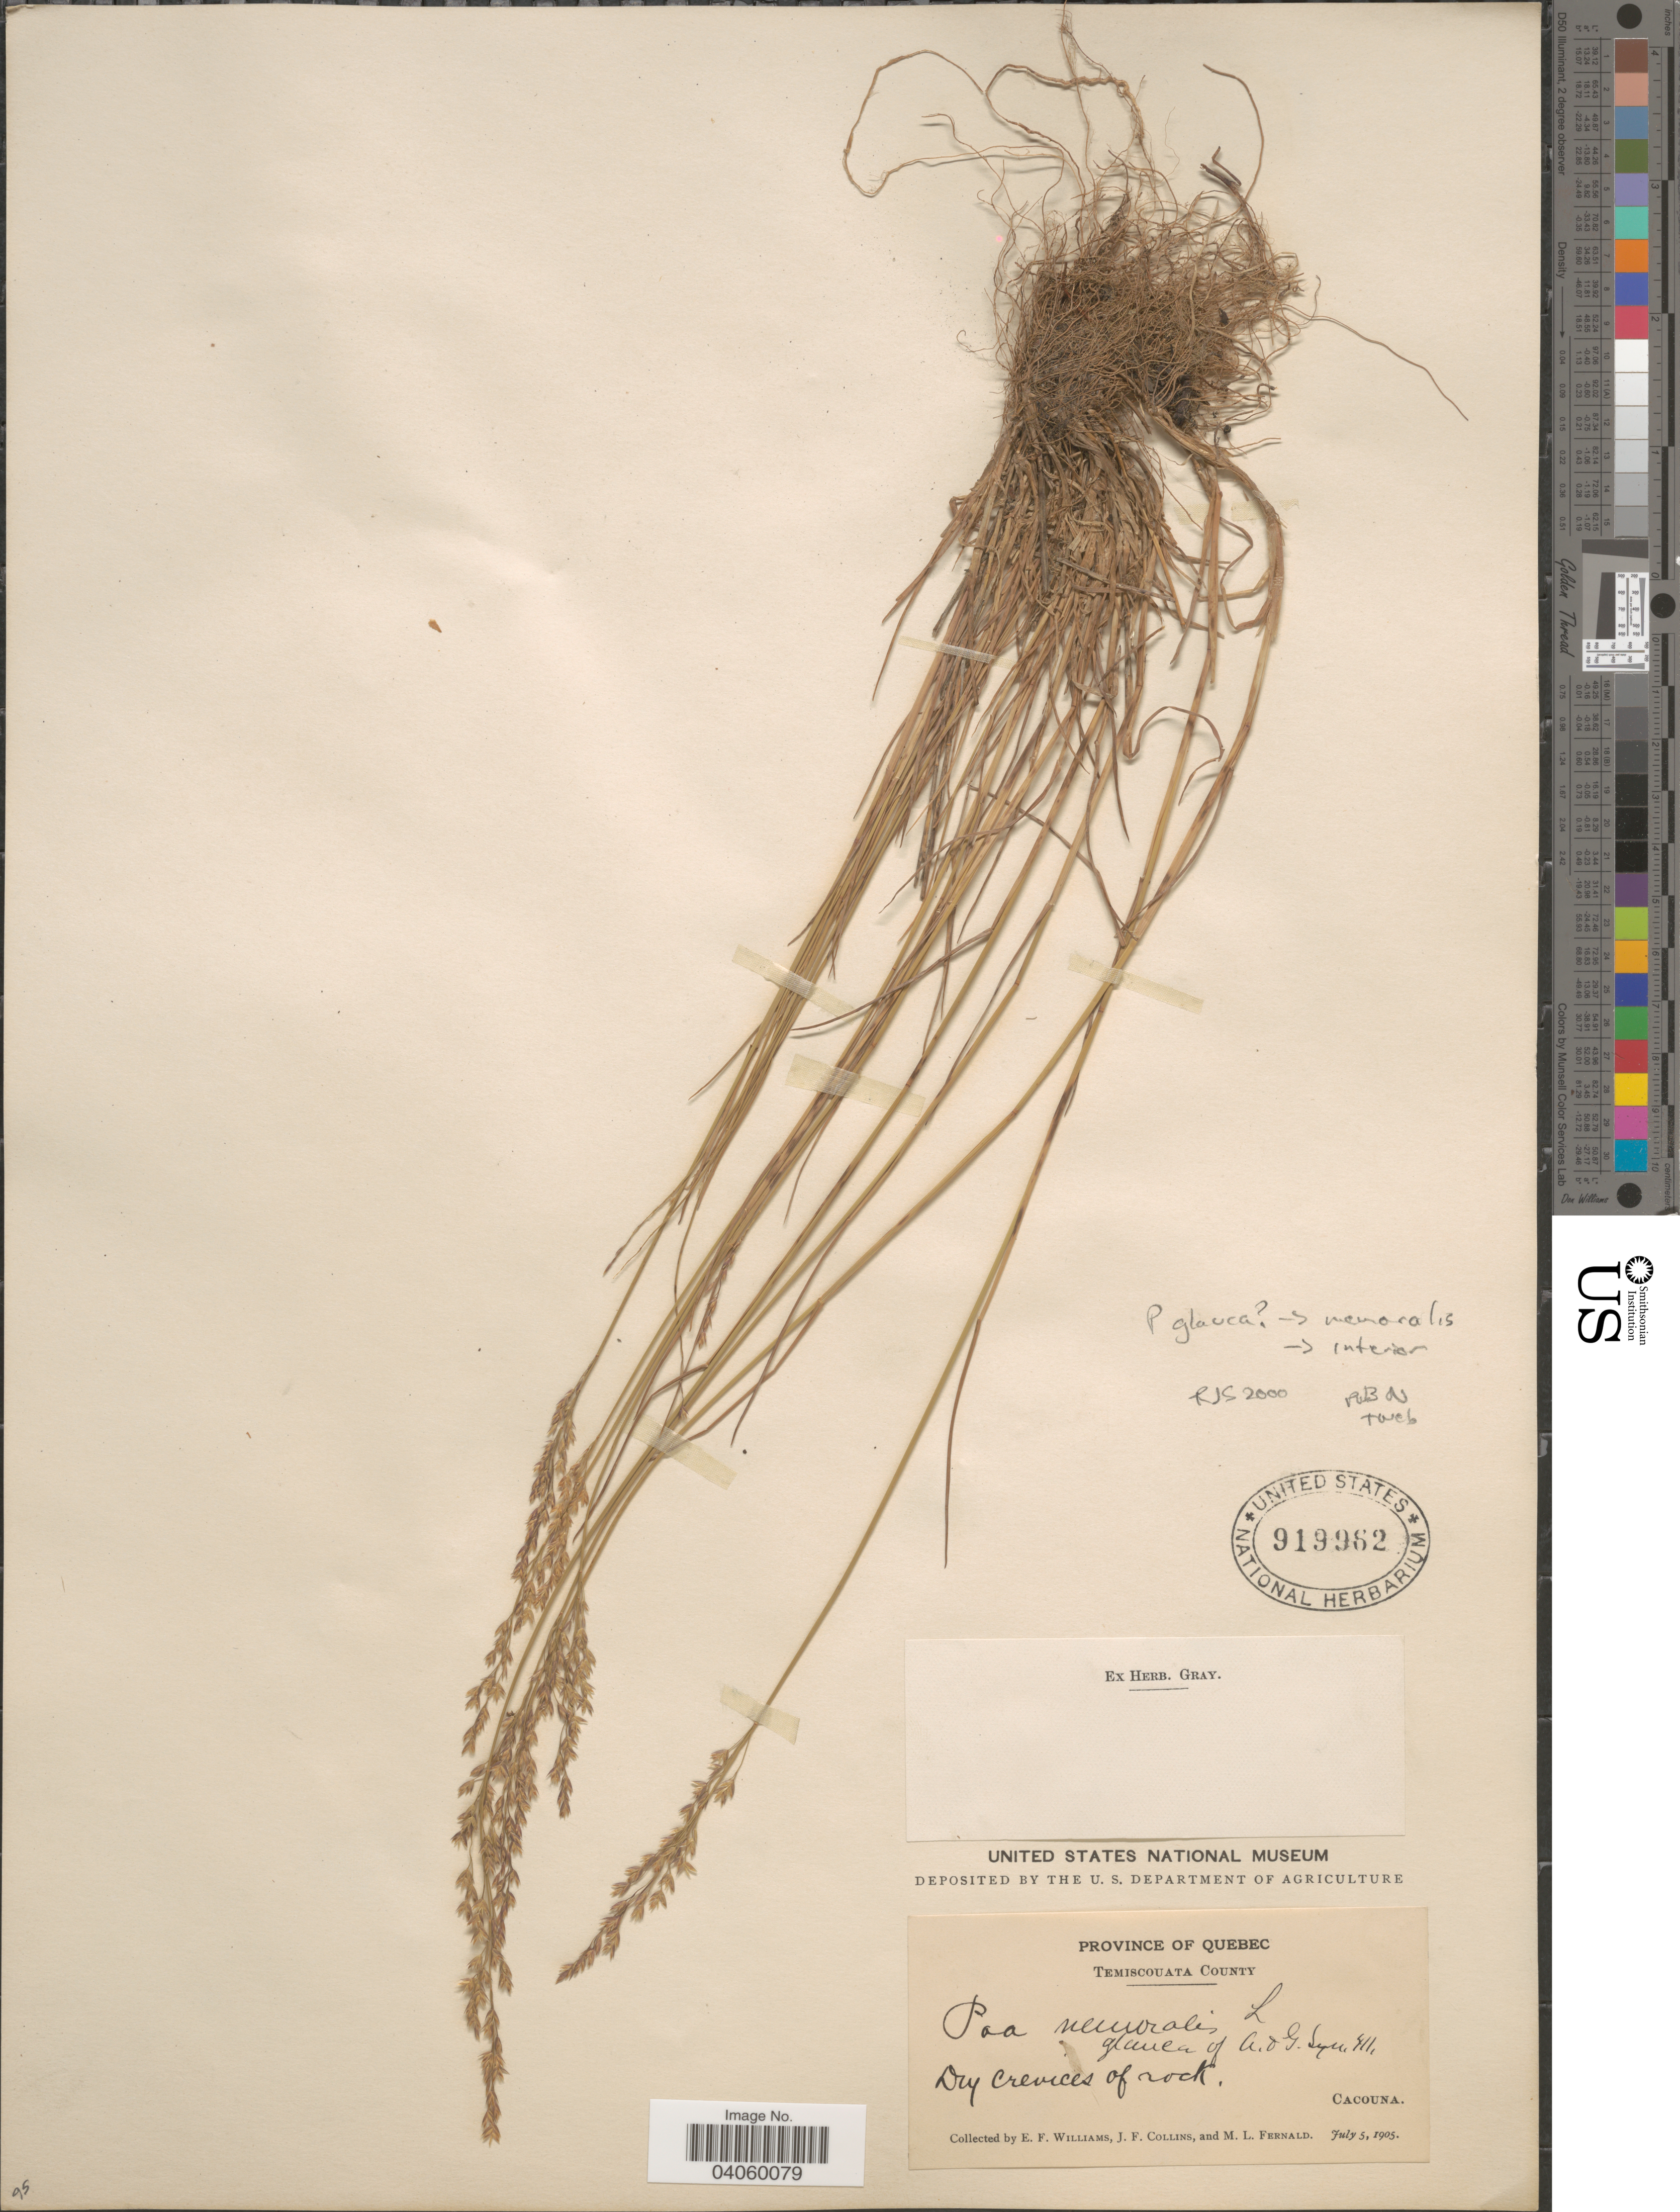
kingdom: Plantae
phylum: Tracheophyta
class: Liliopsida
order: Poales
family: Poaceae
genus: Poa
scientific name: Poa interior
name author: Rydb.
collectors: E. Williams, J. Collins & M. L. Fernald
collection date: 1905-07-05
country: Canada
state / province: Quebec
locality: Temiscouata County. Cacouna.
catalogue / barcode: US 919962